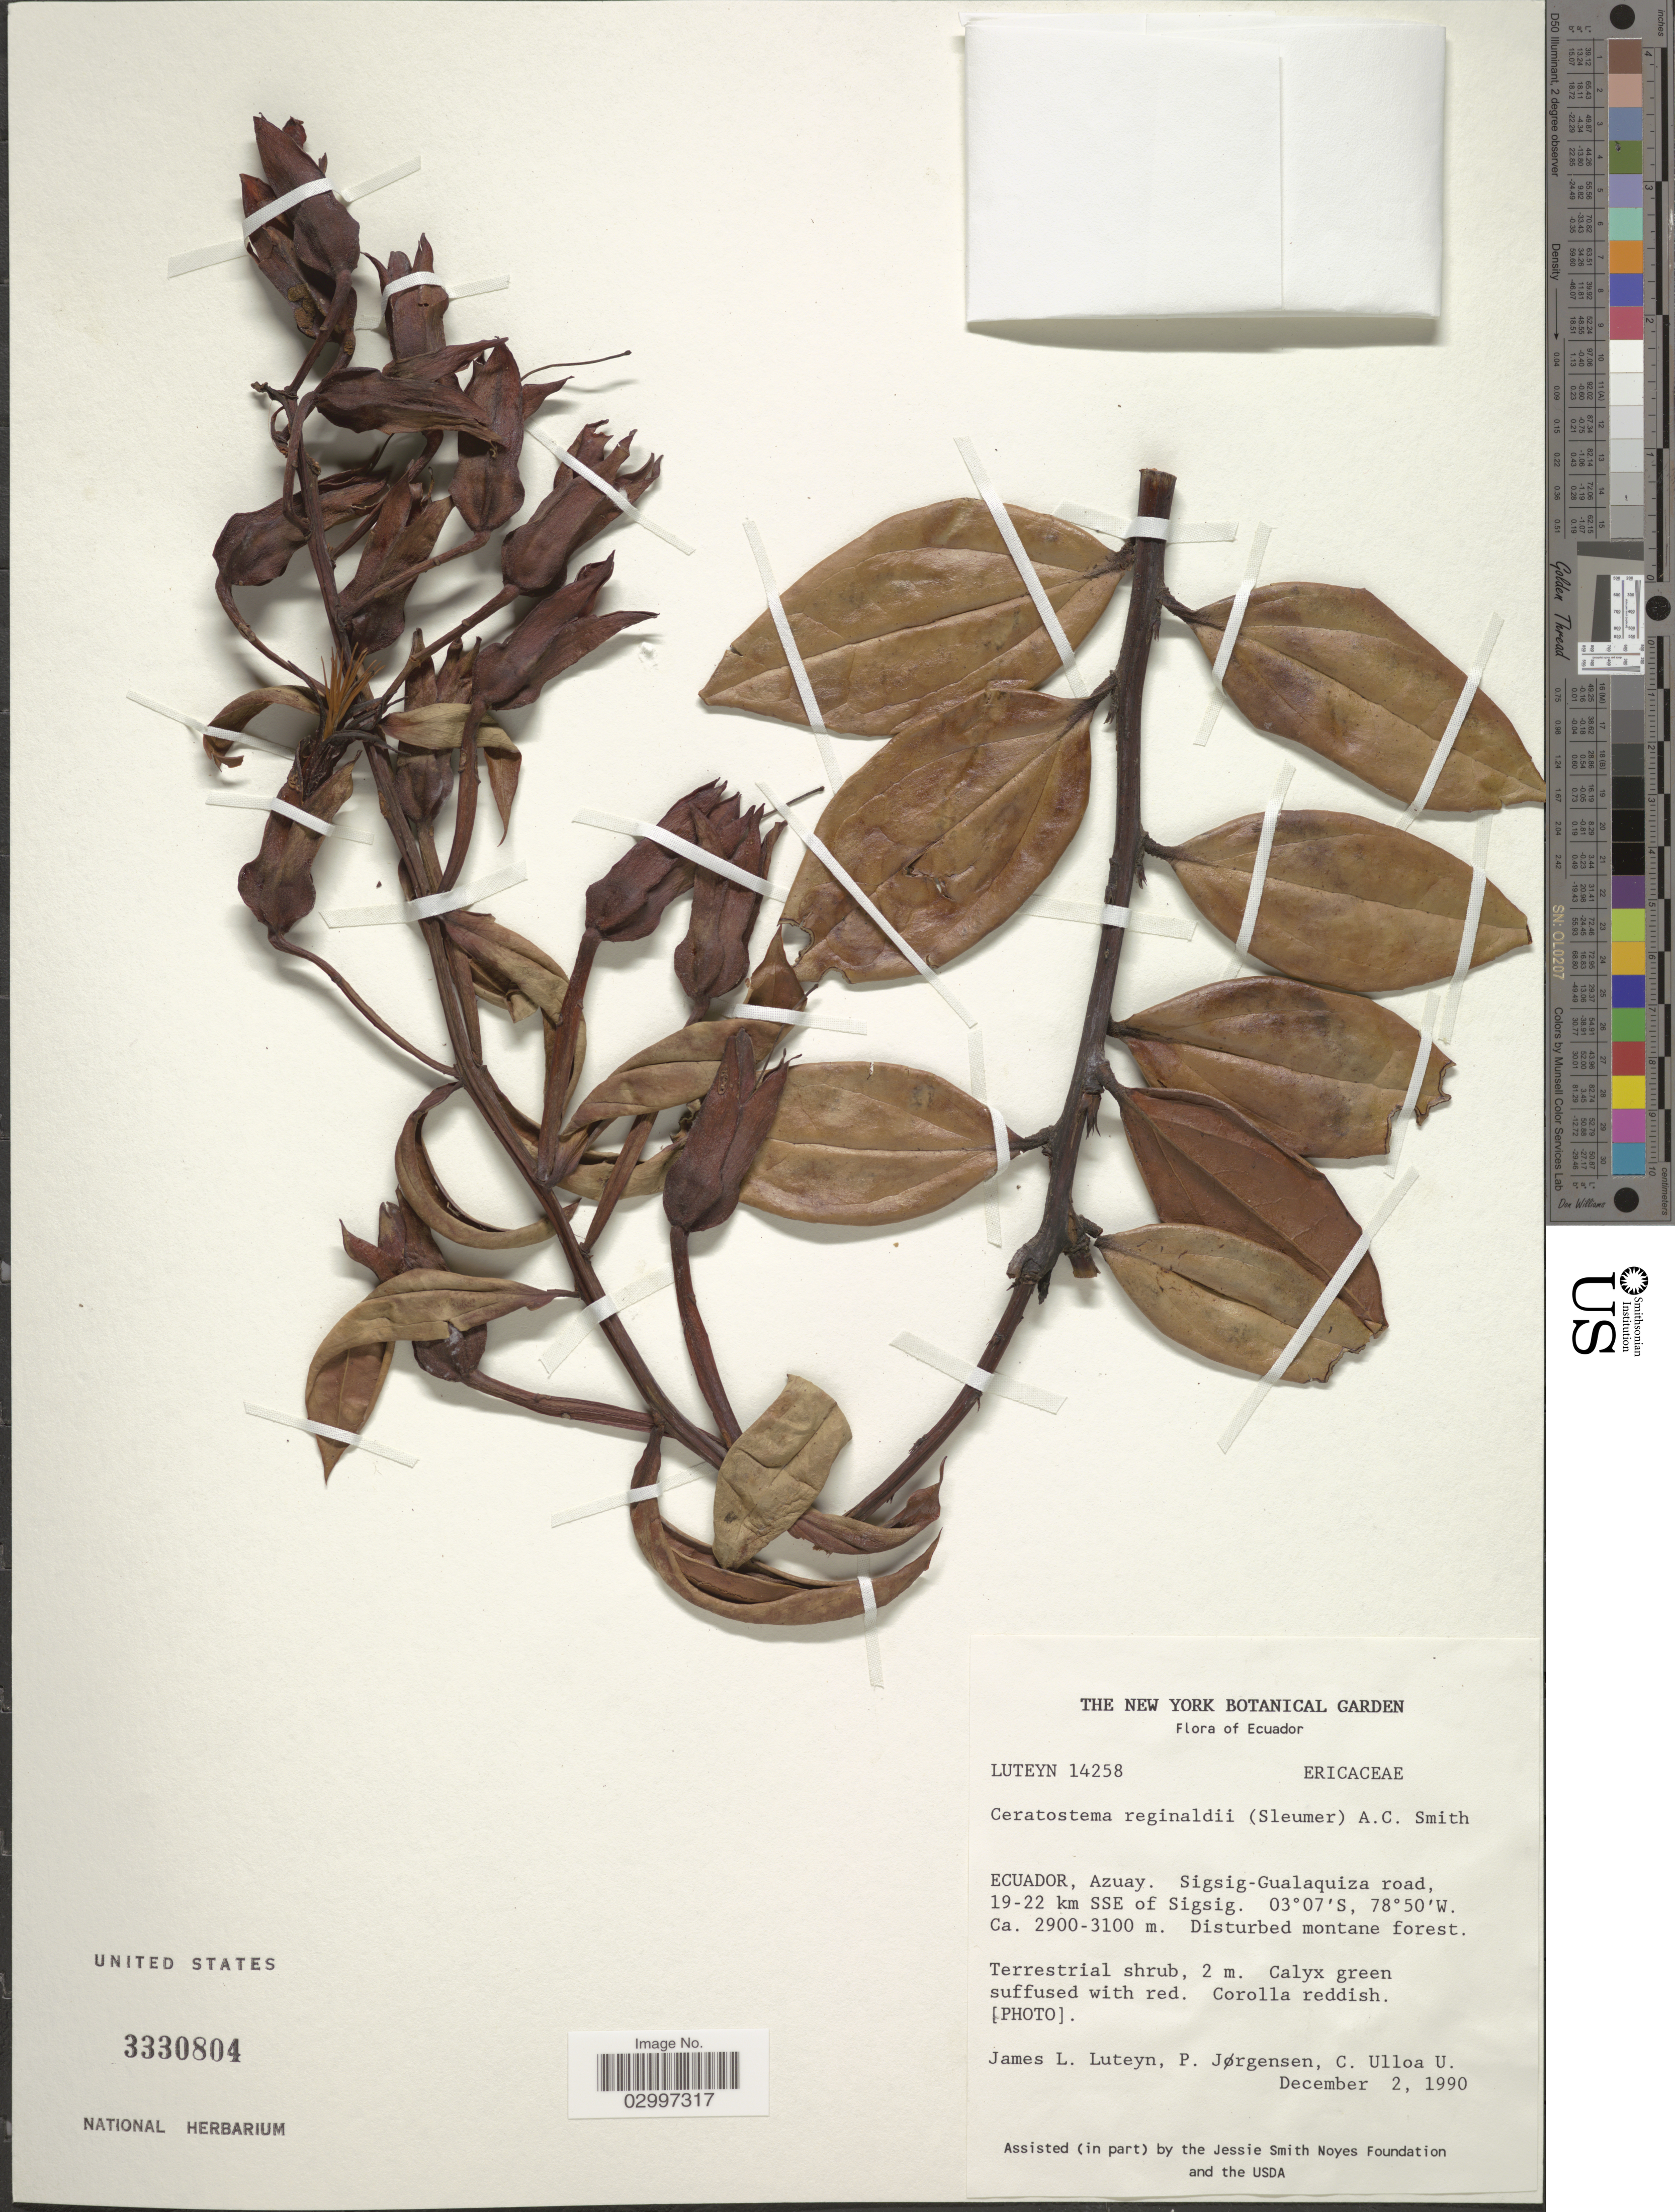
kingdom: Plantae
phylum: Tracheophyta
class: Magnoliopsida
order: Ericales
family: Ericaceae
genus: Ceratostema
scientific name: Ceratostema reginaldii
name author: (Sleumer) A.C. Sm.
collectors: J. Luteyn, P. Jörgensen & C. Ulloa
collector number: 14258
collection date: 1990-12-02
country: Ecuador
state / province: Azuay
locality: Sigsig-Gualaquiza road, 19-22 km SSE of Sigsig.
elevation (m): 2900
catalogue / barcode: US 3330804